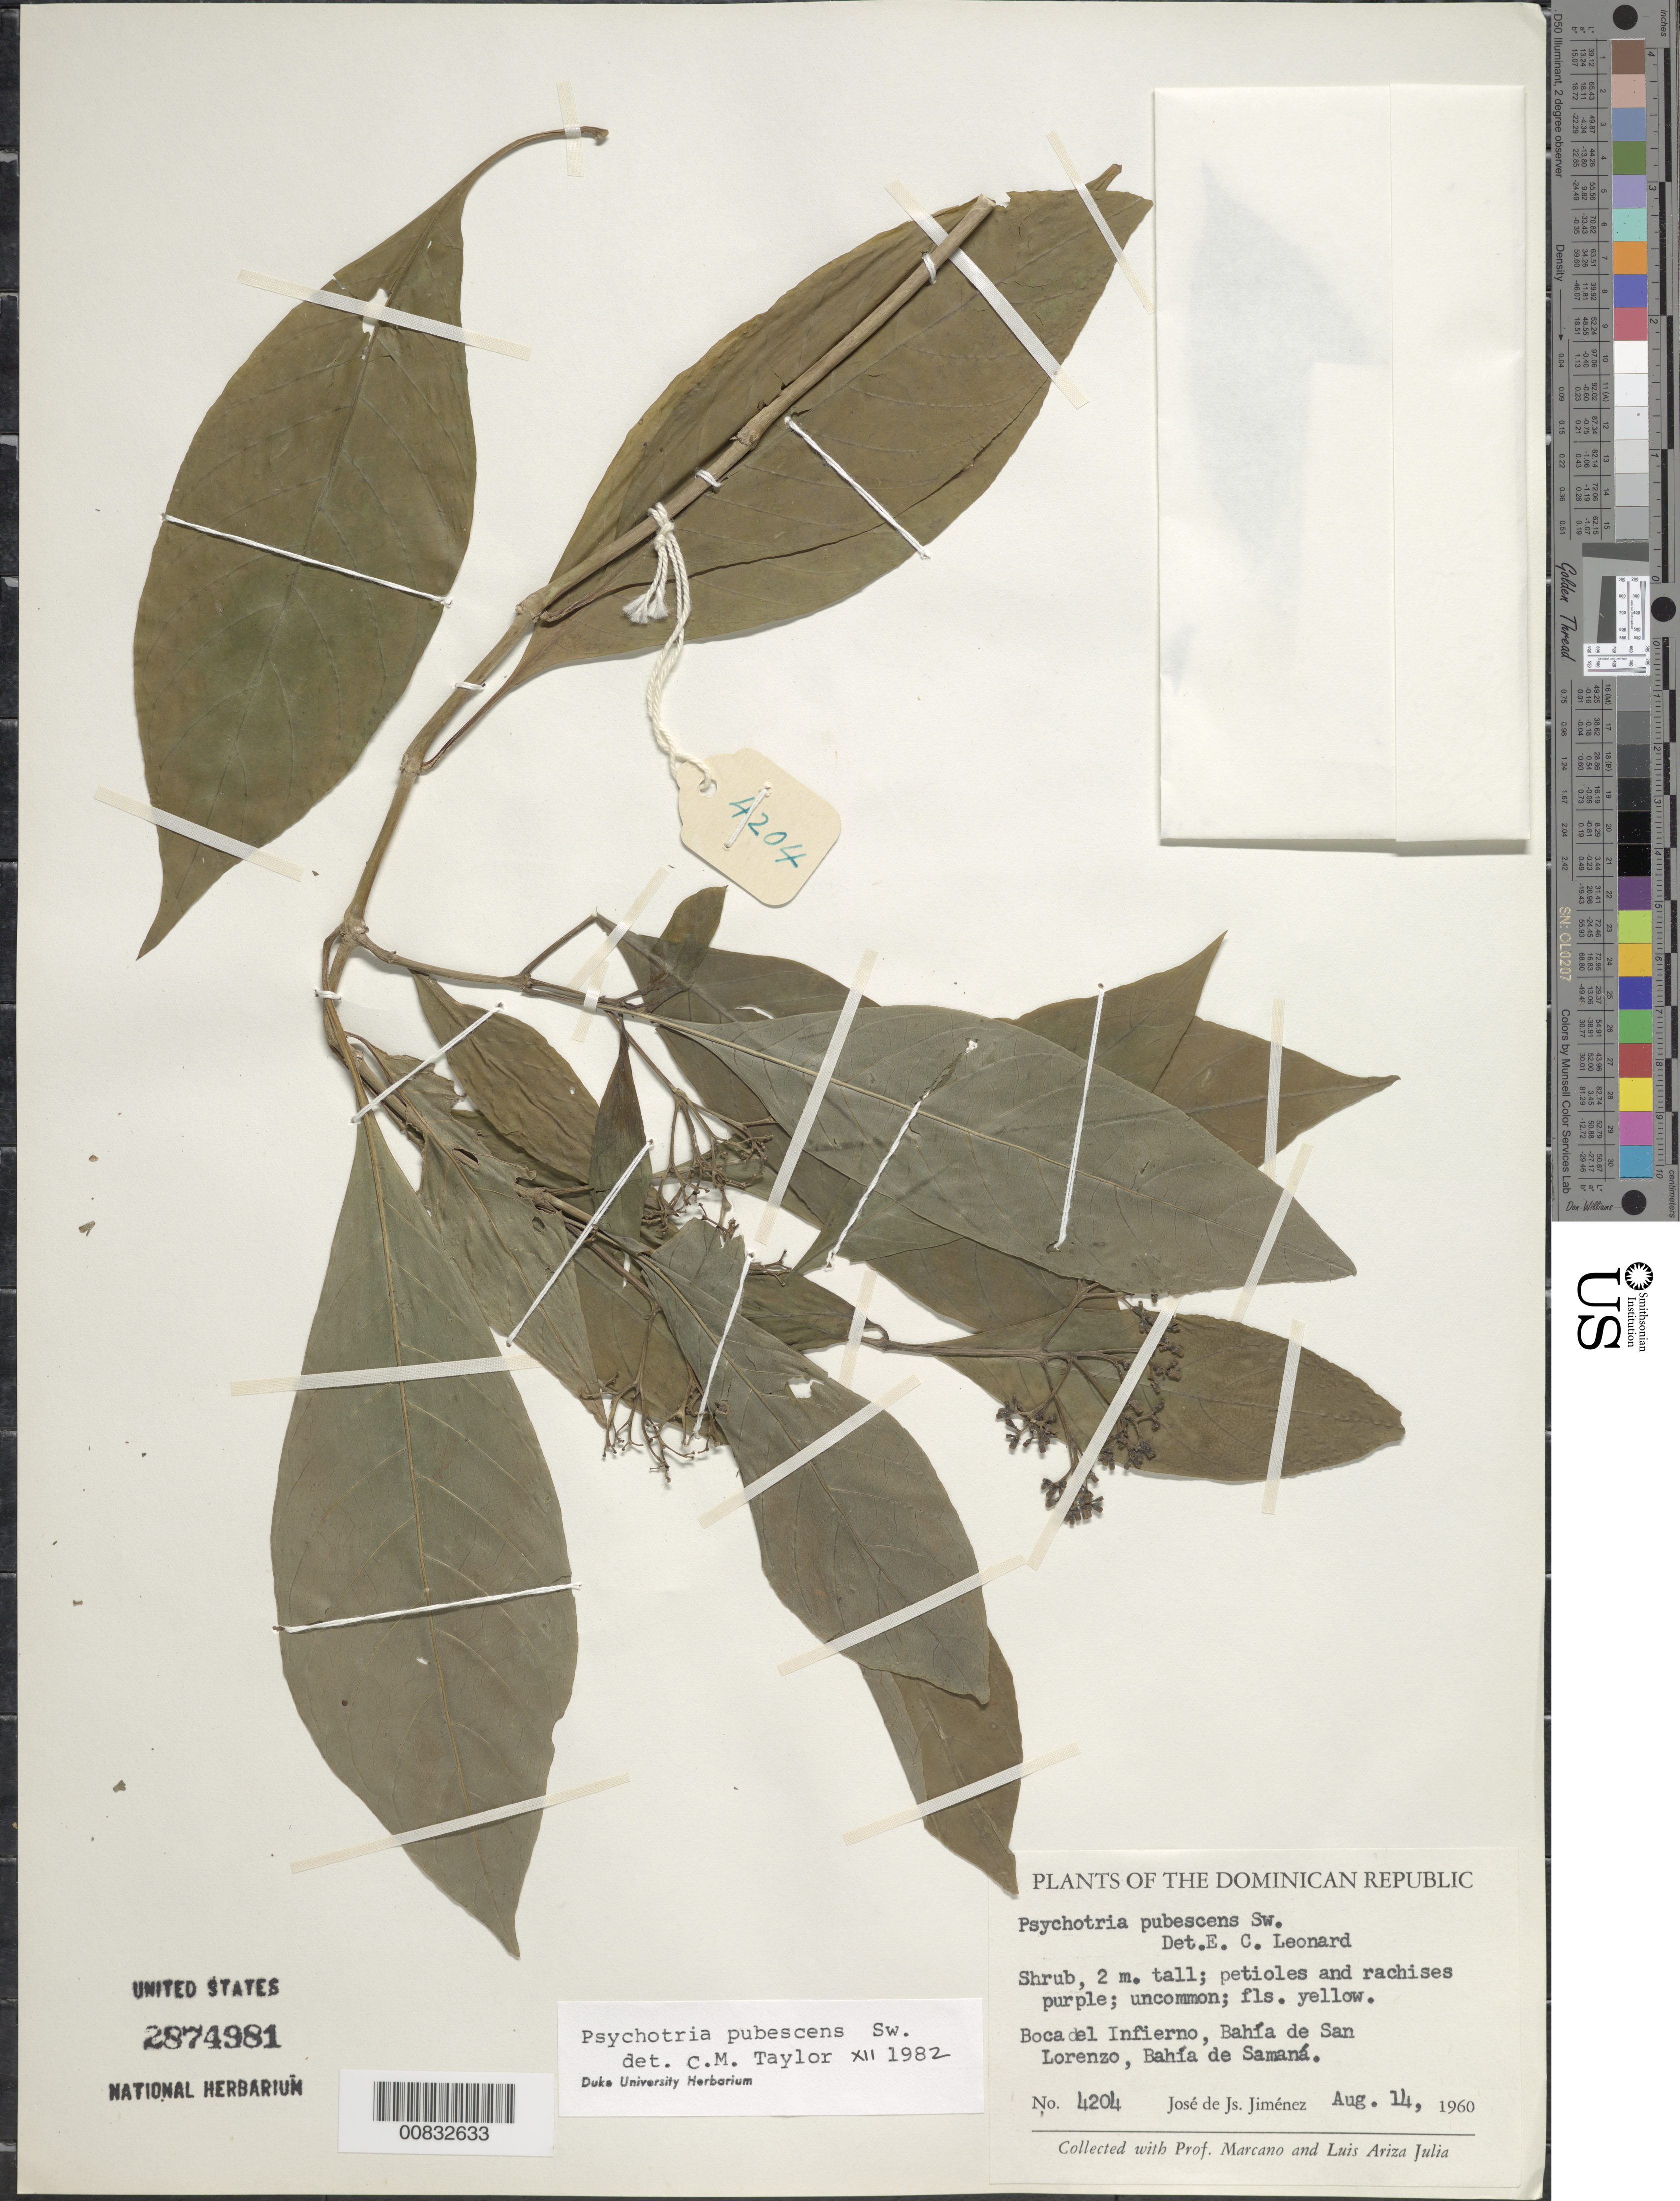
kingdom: Plantae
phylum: Tracheophyta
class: Magnoliopsida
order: Gentianales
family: Rubiaceae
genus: Psychotria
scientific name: Psychotria pubescens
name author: Sw.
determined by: Taylor, Charlotte M.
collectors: J. J. Jiménez Almonte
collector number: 4204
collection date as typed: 14 Aug 1960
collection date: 1960-08-14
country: Dominican Republic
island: Hispaniola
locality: Boca del Infierno, Bahía de San Lorenzo, Bahía de Samaná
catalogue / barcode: US 2874981